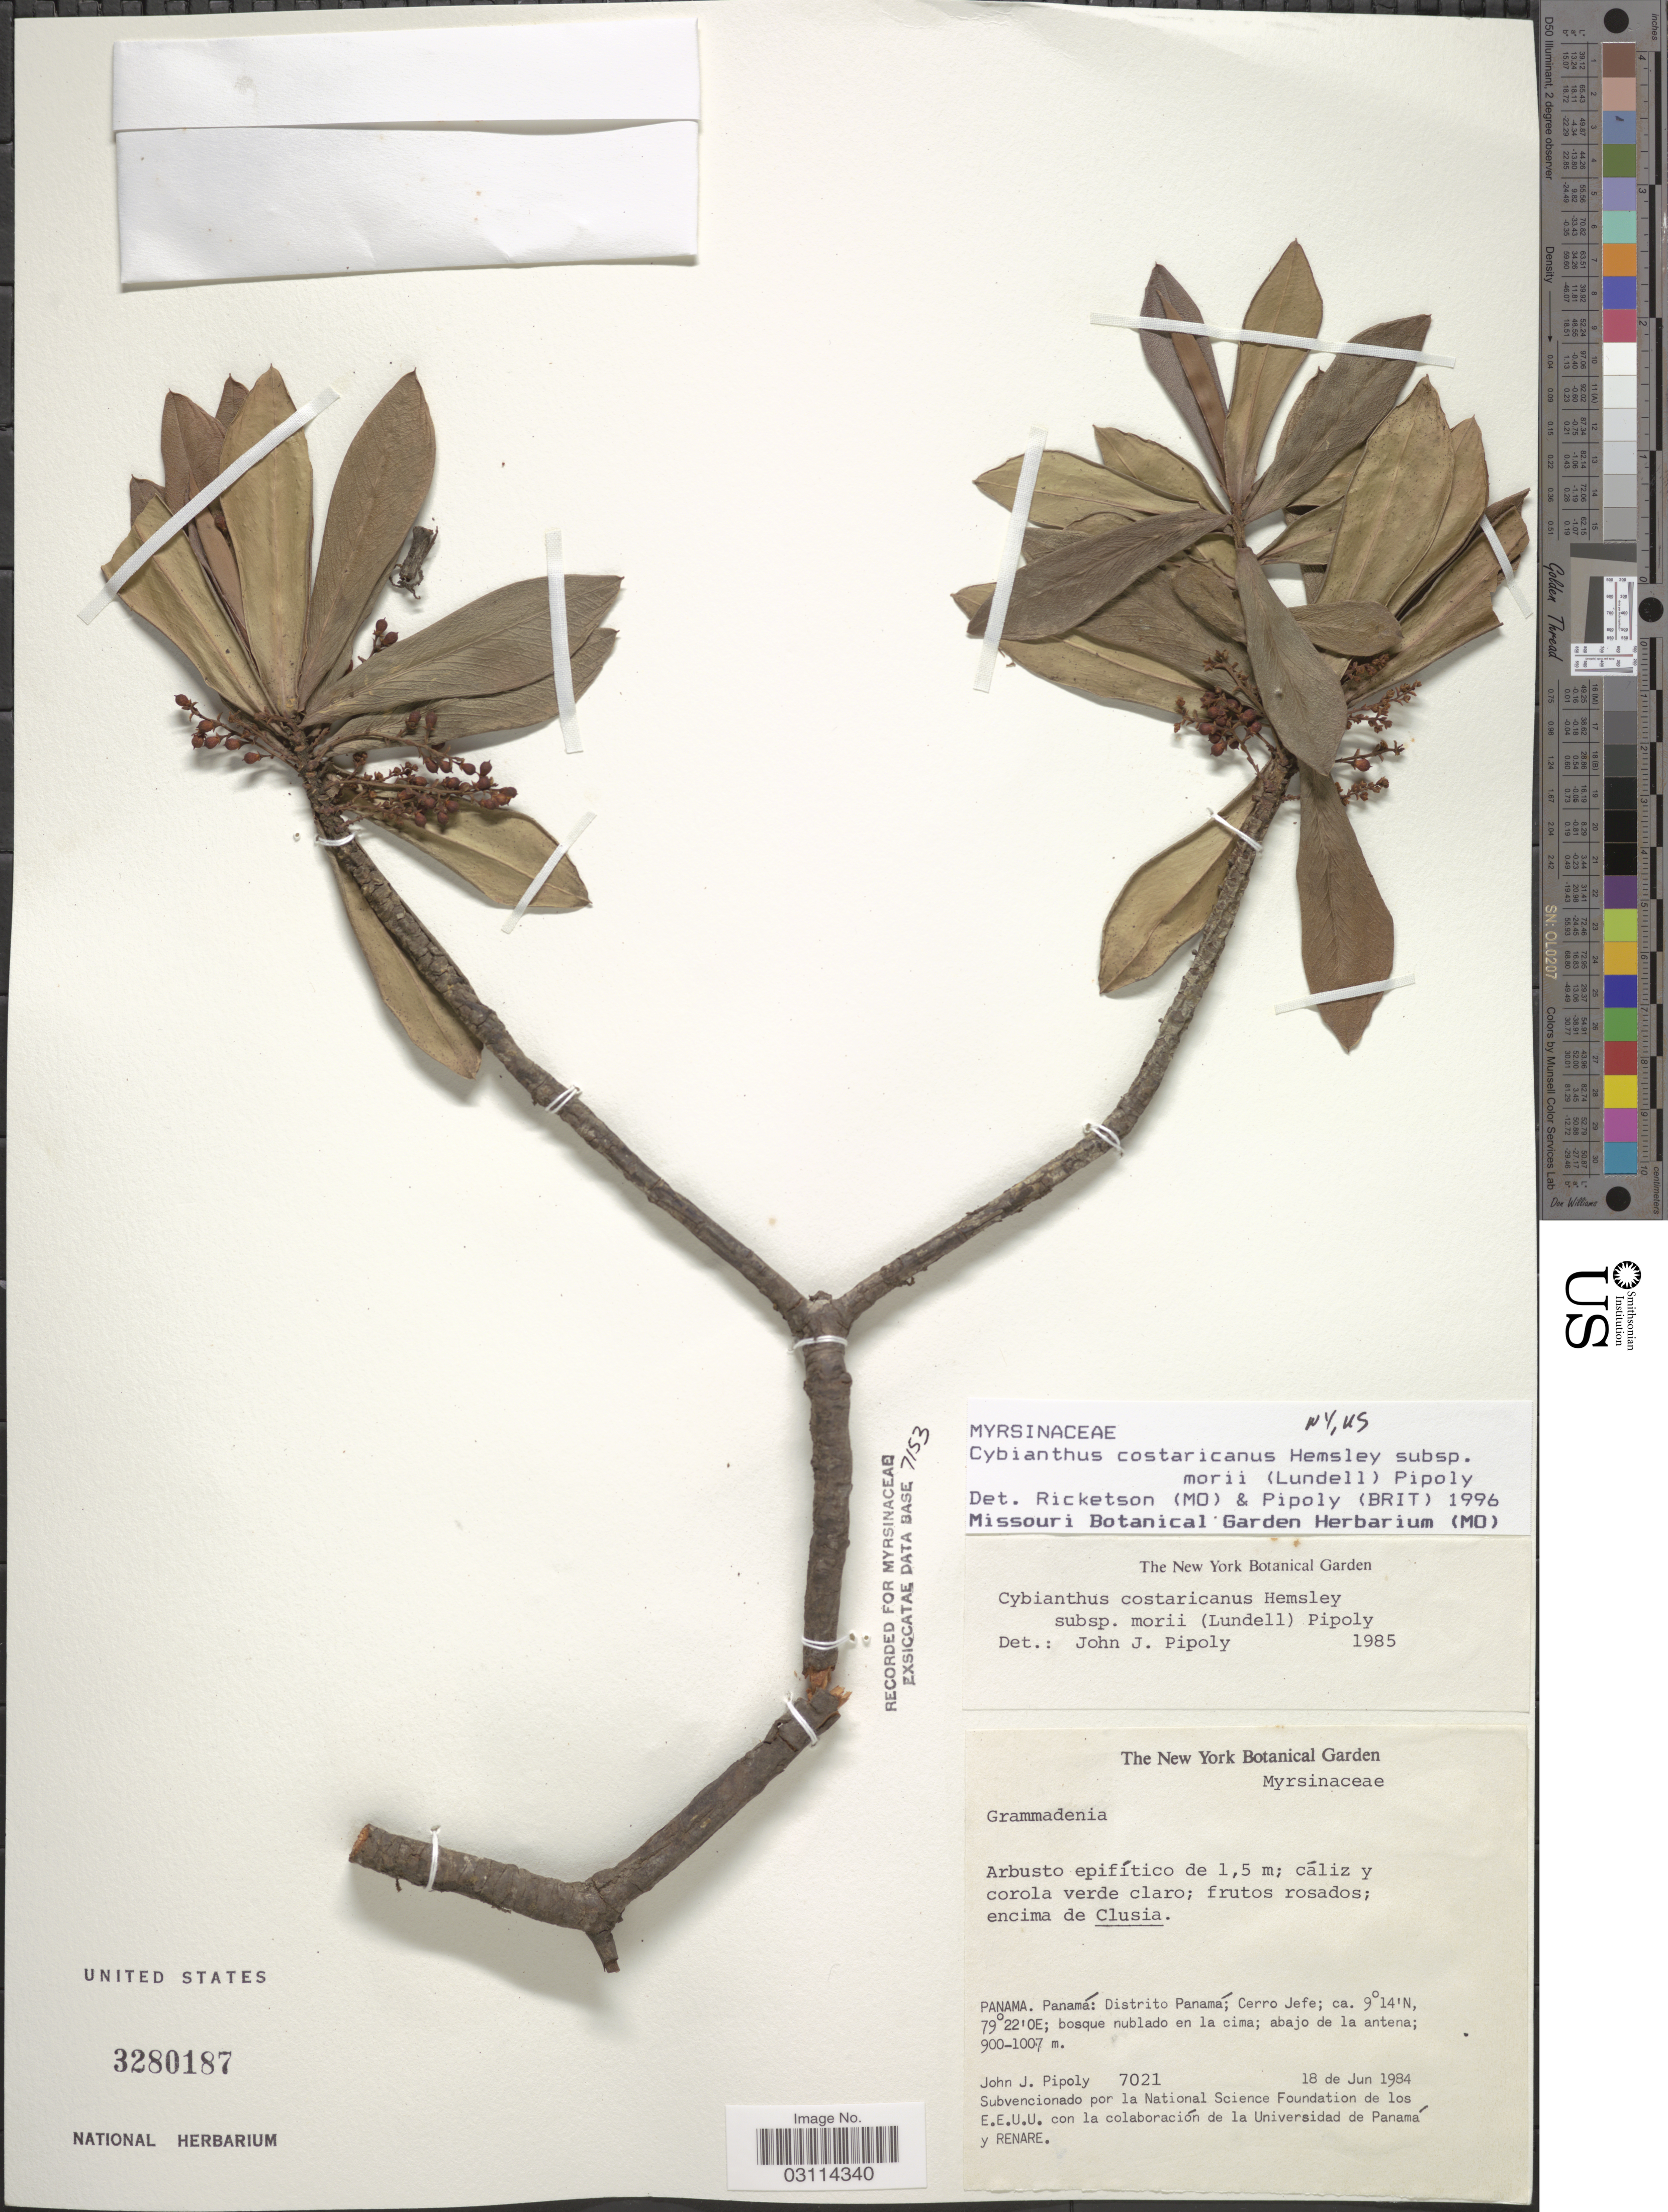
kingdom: Plantae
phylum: Tracheophyta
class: Magnoliopsida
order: Ericales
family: Primulaceae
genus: Cybianthus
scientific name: Cybianthus costaricanus subsp. morii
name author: (Lundell) Pipoly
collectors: J. J. Pipoly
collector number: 7021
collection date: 1984-06-18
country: Panama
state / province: Panamá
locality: Distrito Panamá; Cerro Jefe; bosque nublado en la cima; abajo de la antena.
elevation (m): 900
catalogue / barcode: US 3280187